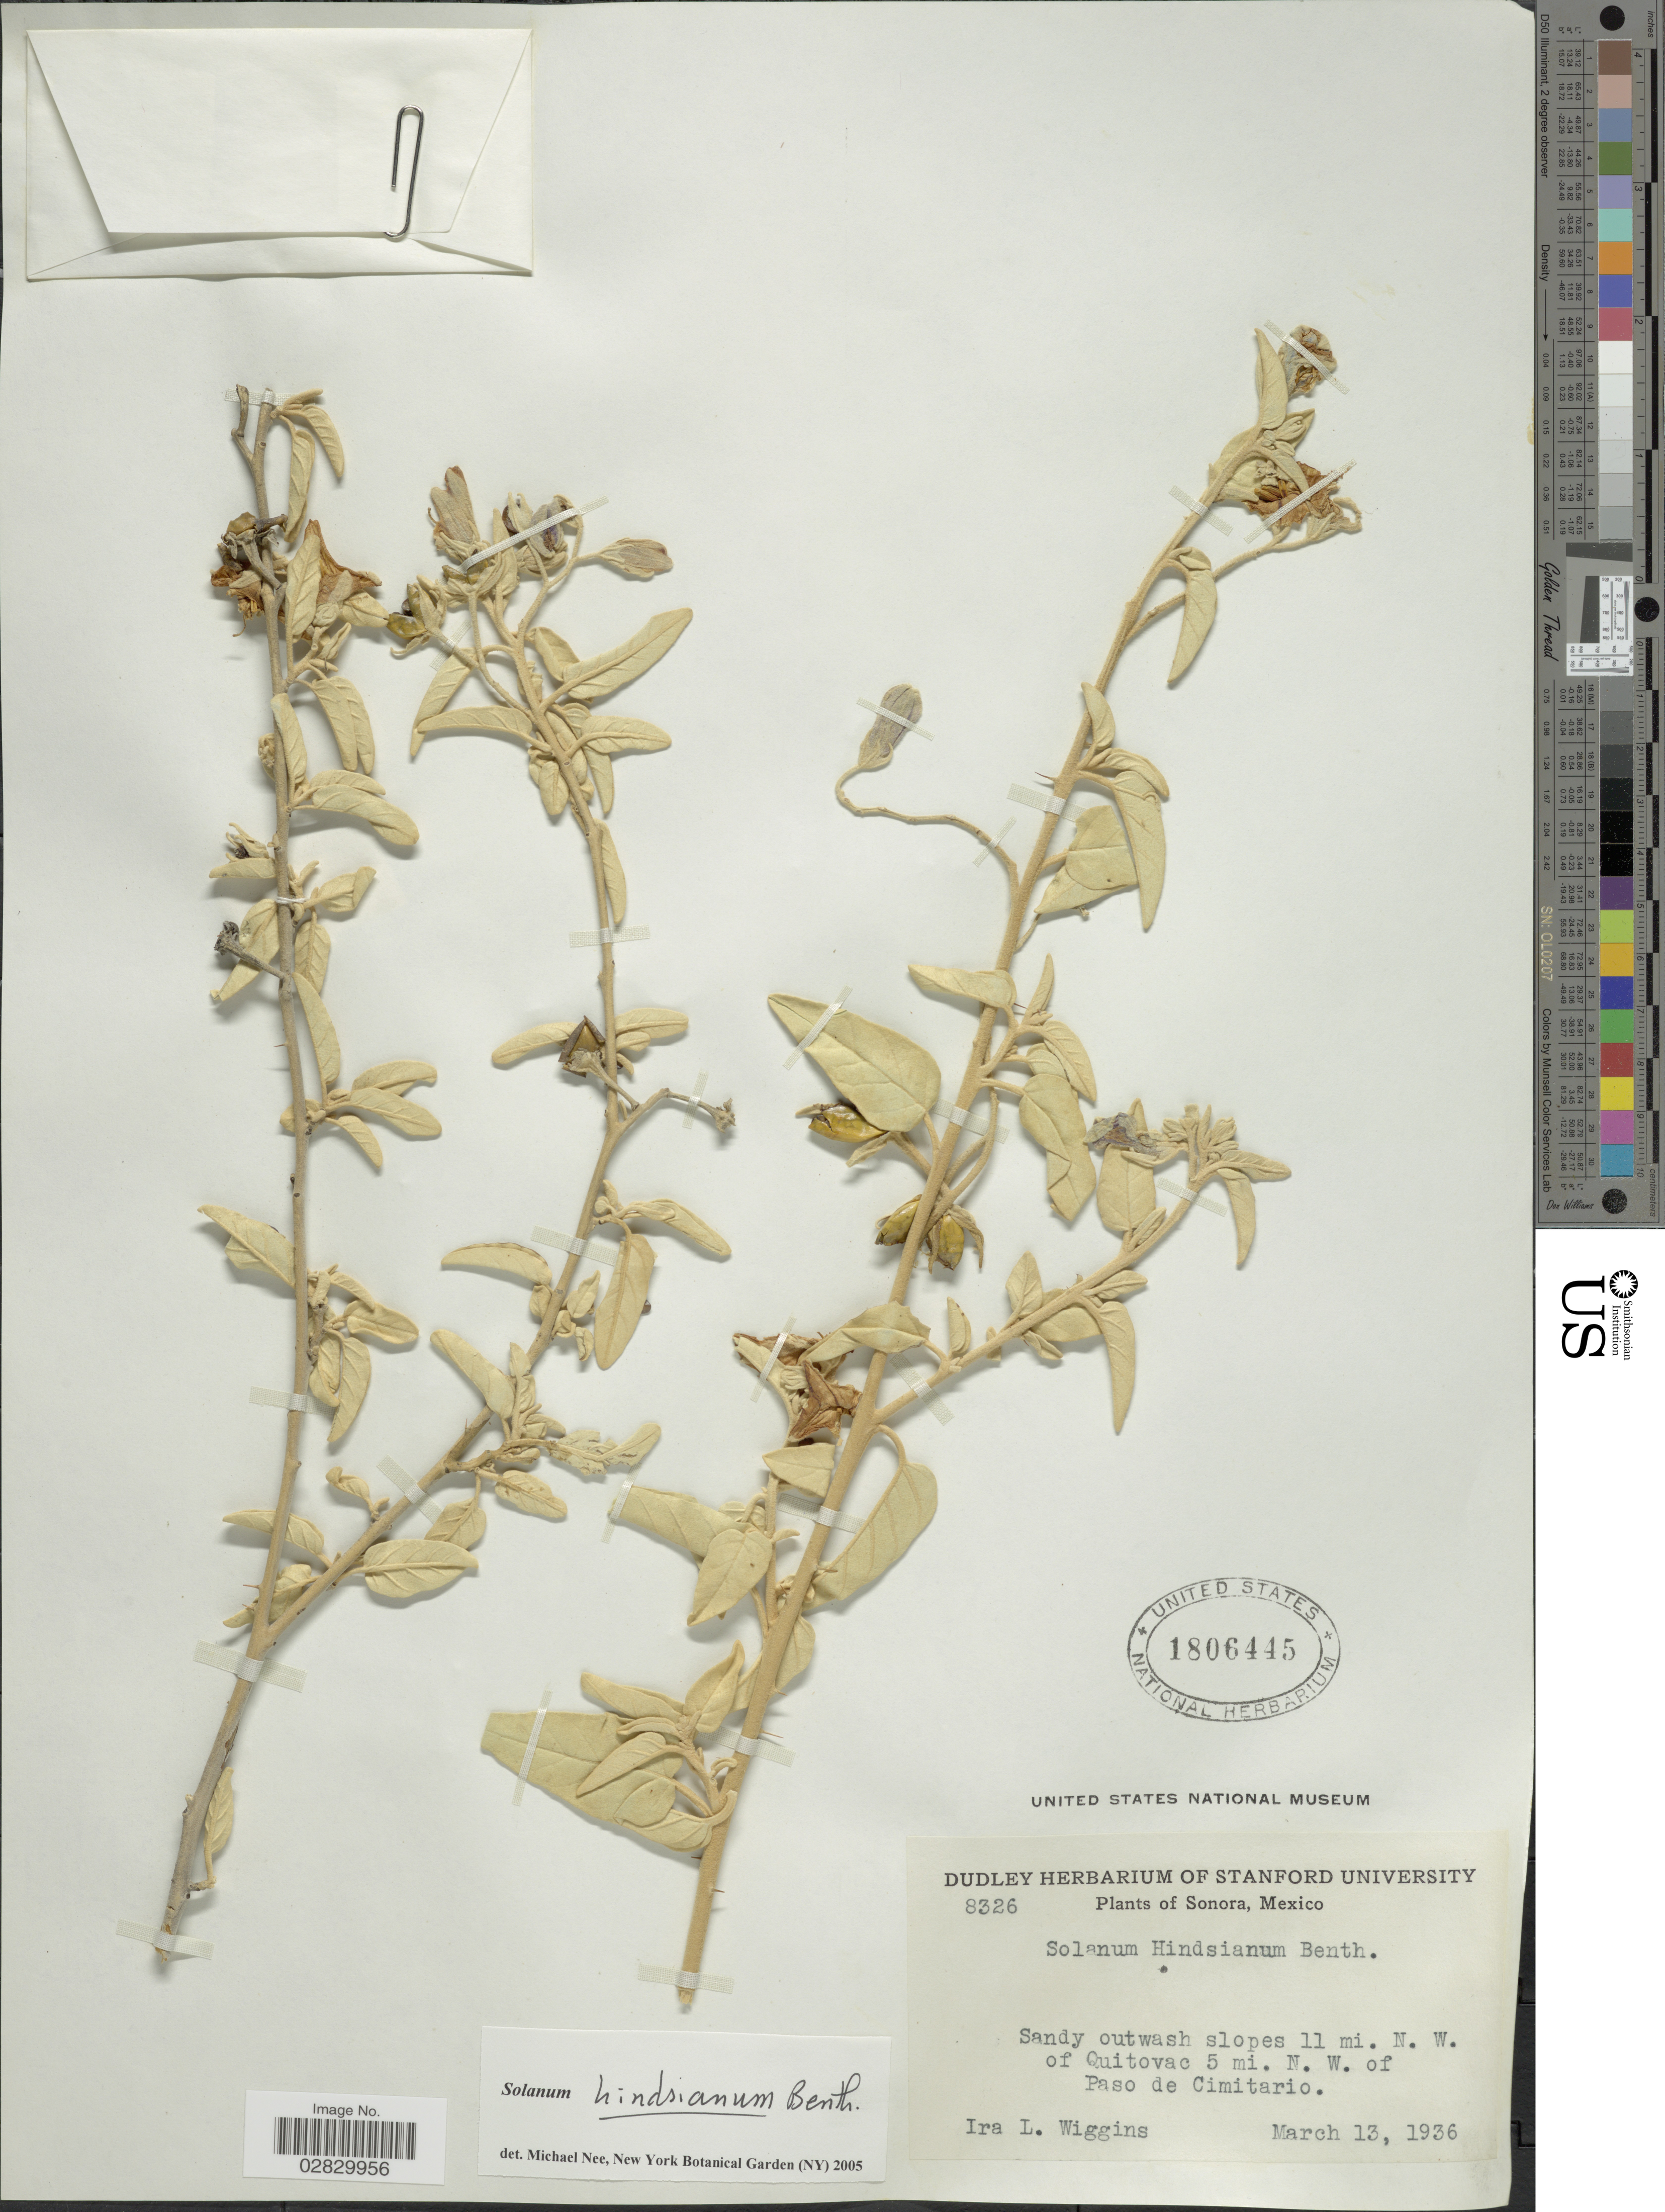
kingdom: Plantae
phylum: Tracheophyta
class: Magnoliopsida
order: Solanales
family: Solanaceae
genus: Solanum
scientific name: Solanum hindsianum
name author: Benth.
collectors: I. L. Wiggins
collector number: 8326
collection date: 1936-03-13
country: Mexico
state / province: Sonora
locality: Sandy outwash slopes 11 mi. N.W. of Quitovac 5 mi. N.W. of Paso de Cimitario.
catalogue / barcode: US 1806445